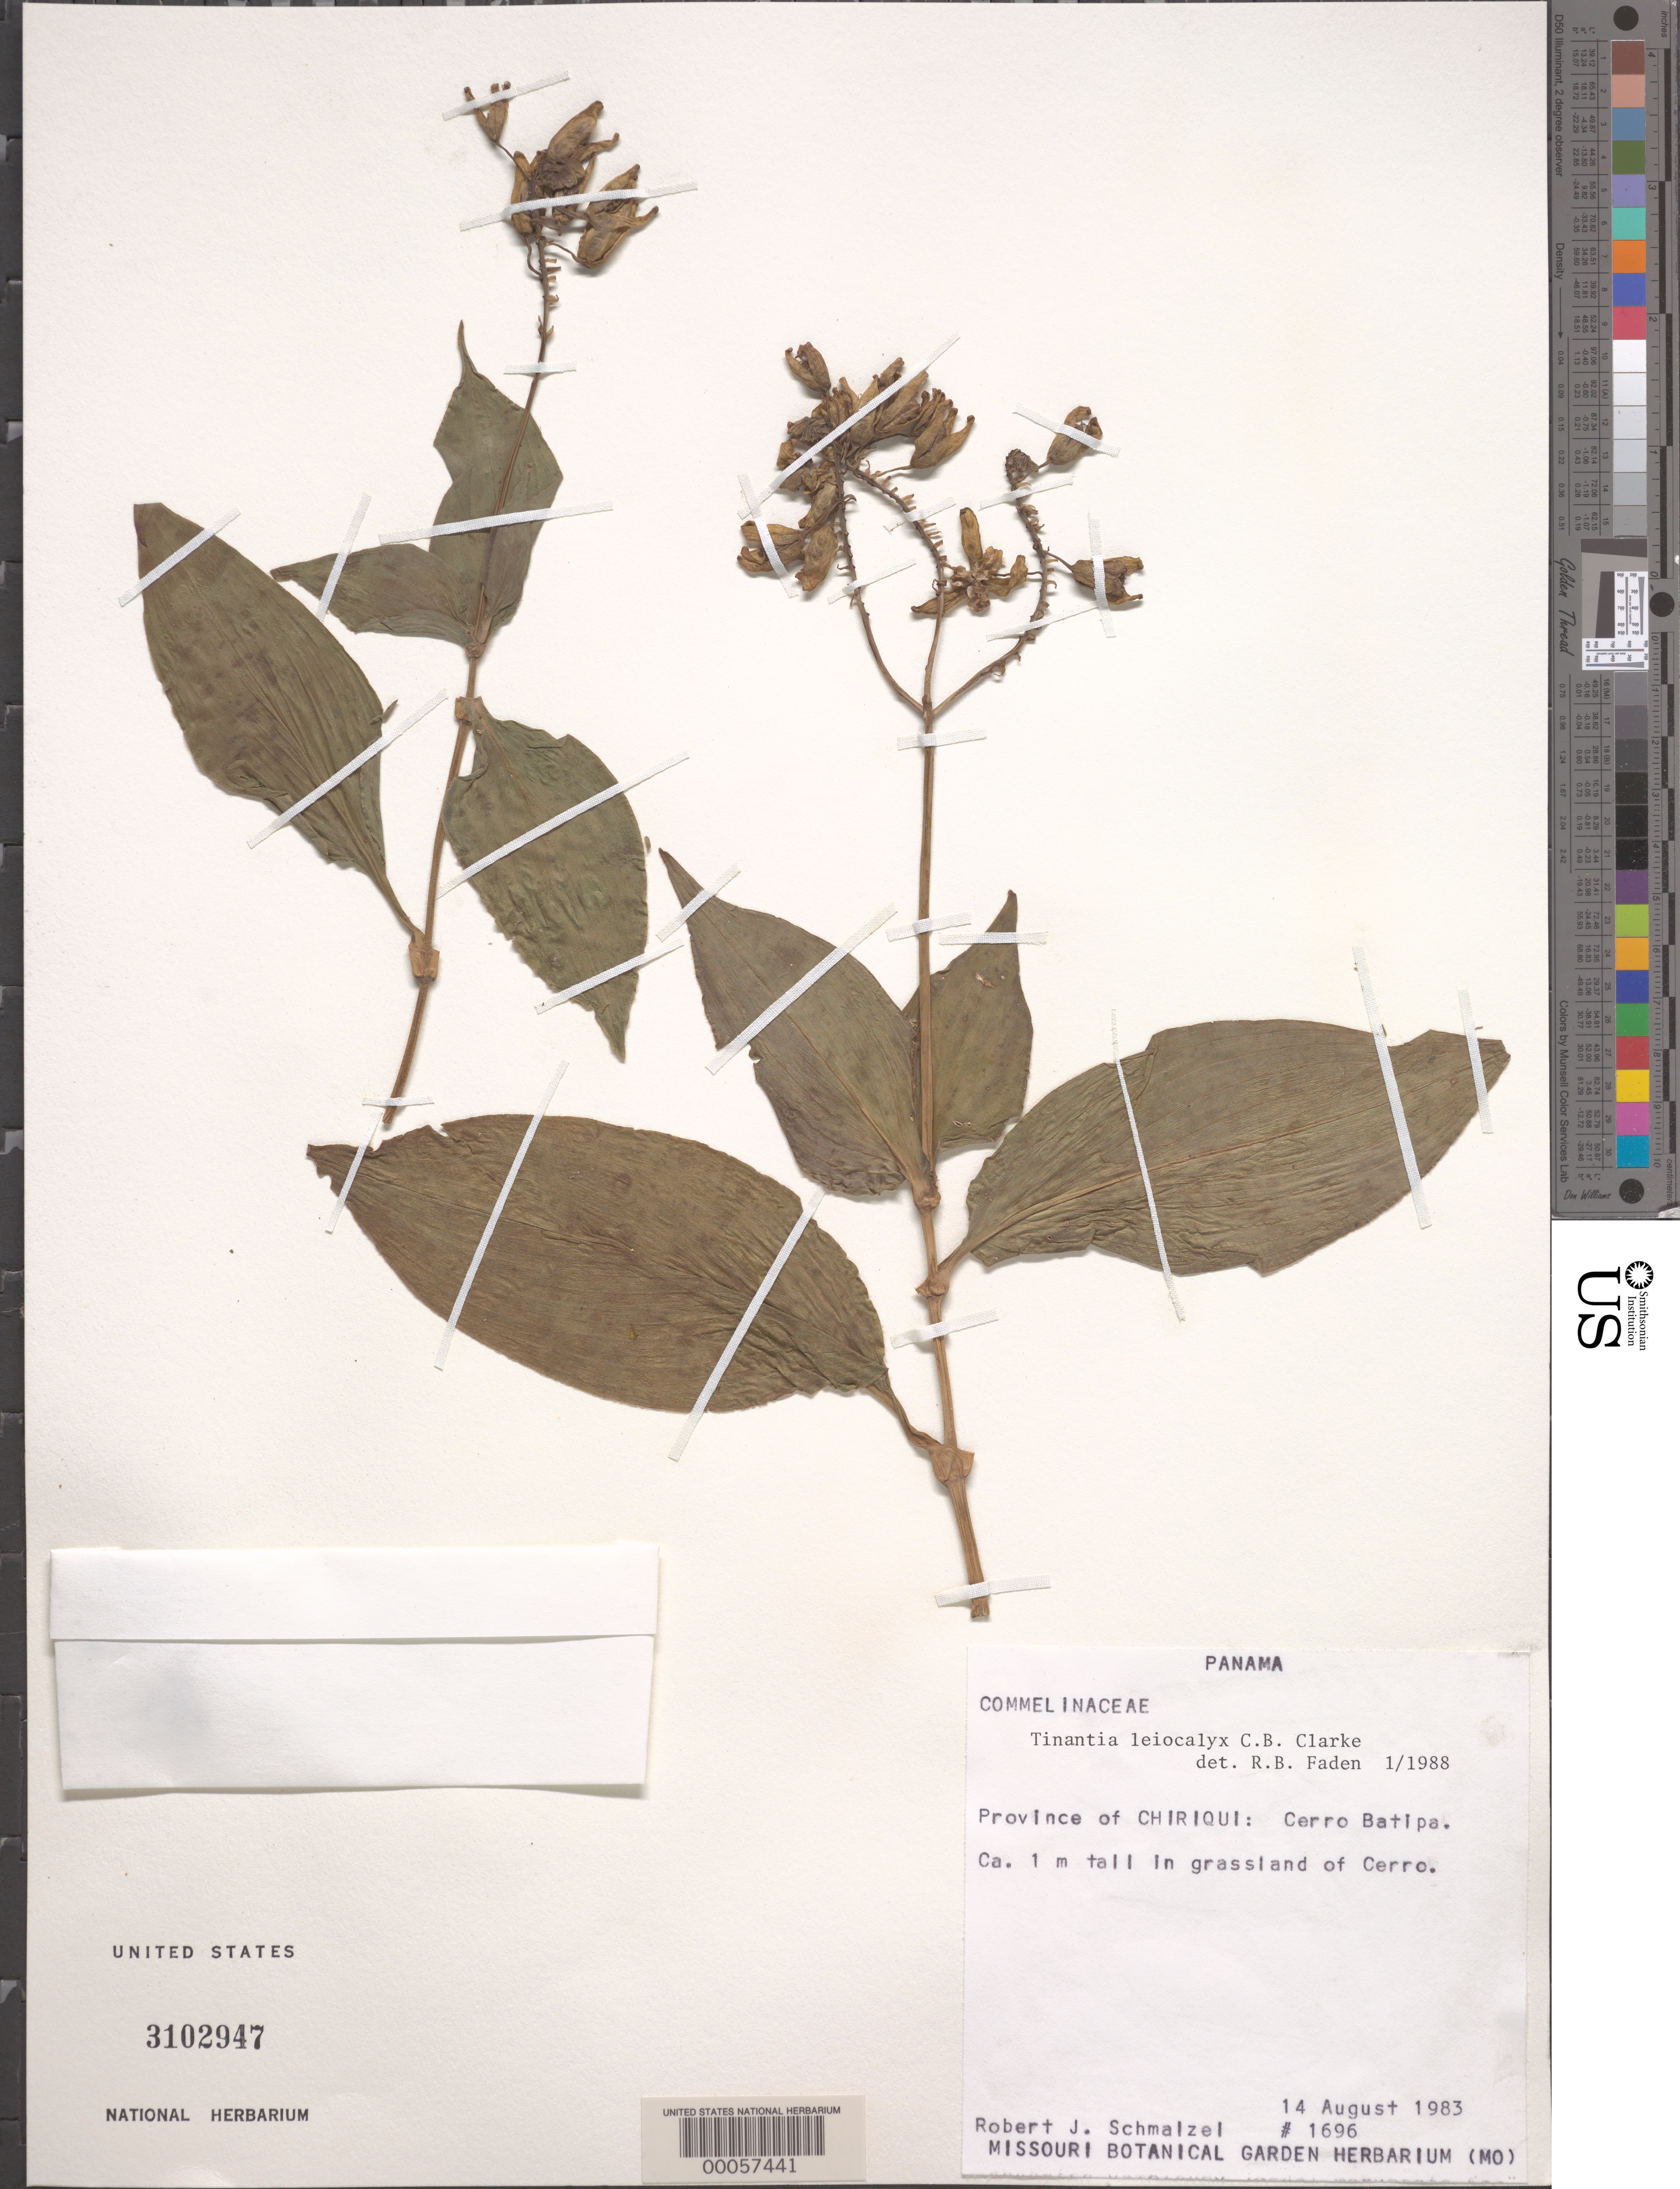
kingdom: Plantae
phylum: Tracheophyta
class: Liliopsida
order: Commelinales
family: Commelinaceae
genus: Tinantia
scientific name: Tinantia leiocalyx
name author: C.B. Clarke in Donn. Sm.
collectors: R. Schmalzel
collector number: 1696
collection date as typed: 14 Aug 1983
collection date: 1983-08-14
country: Panama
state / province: Chiriquí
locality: Cerro Batipa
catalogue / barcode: US 3102947